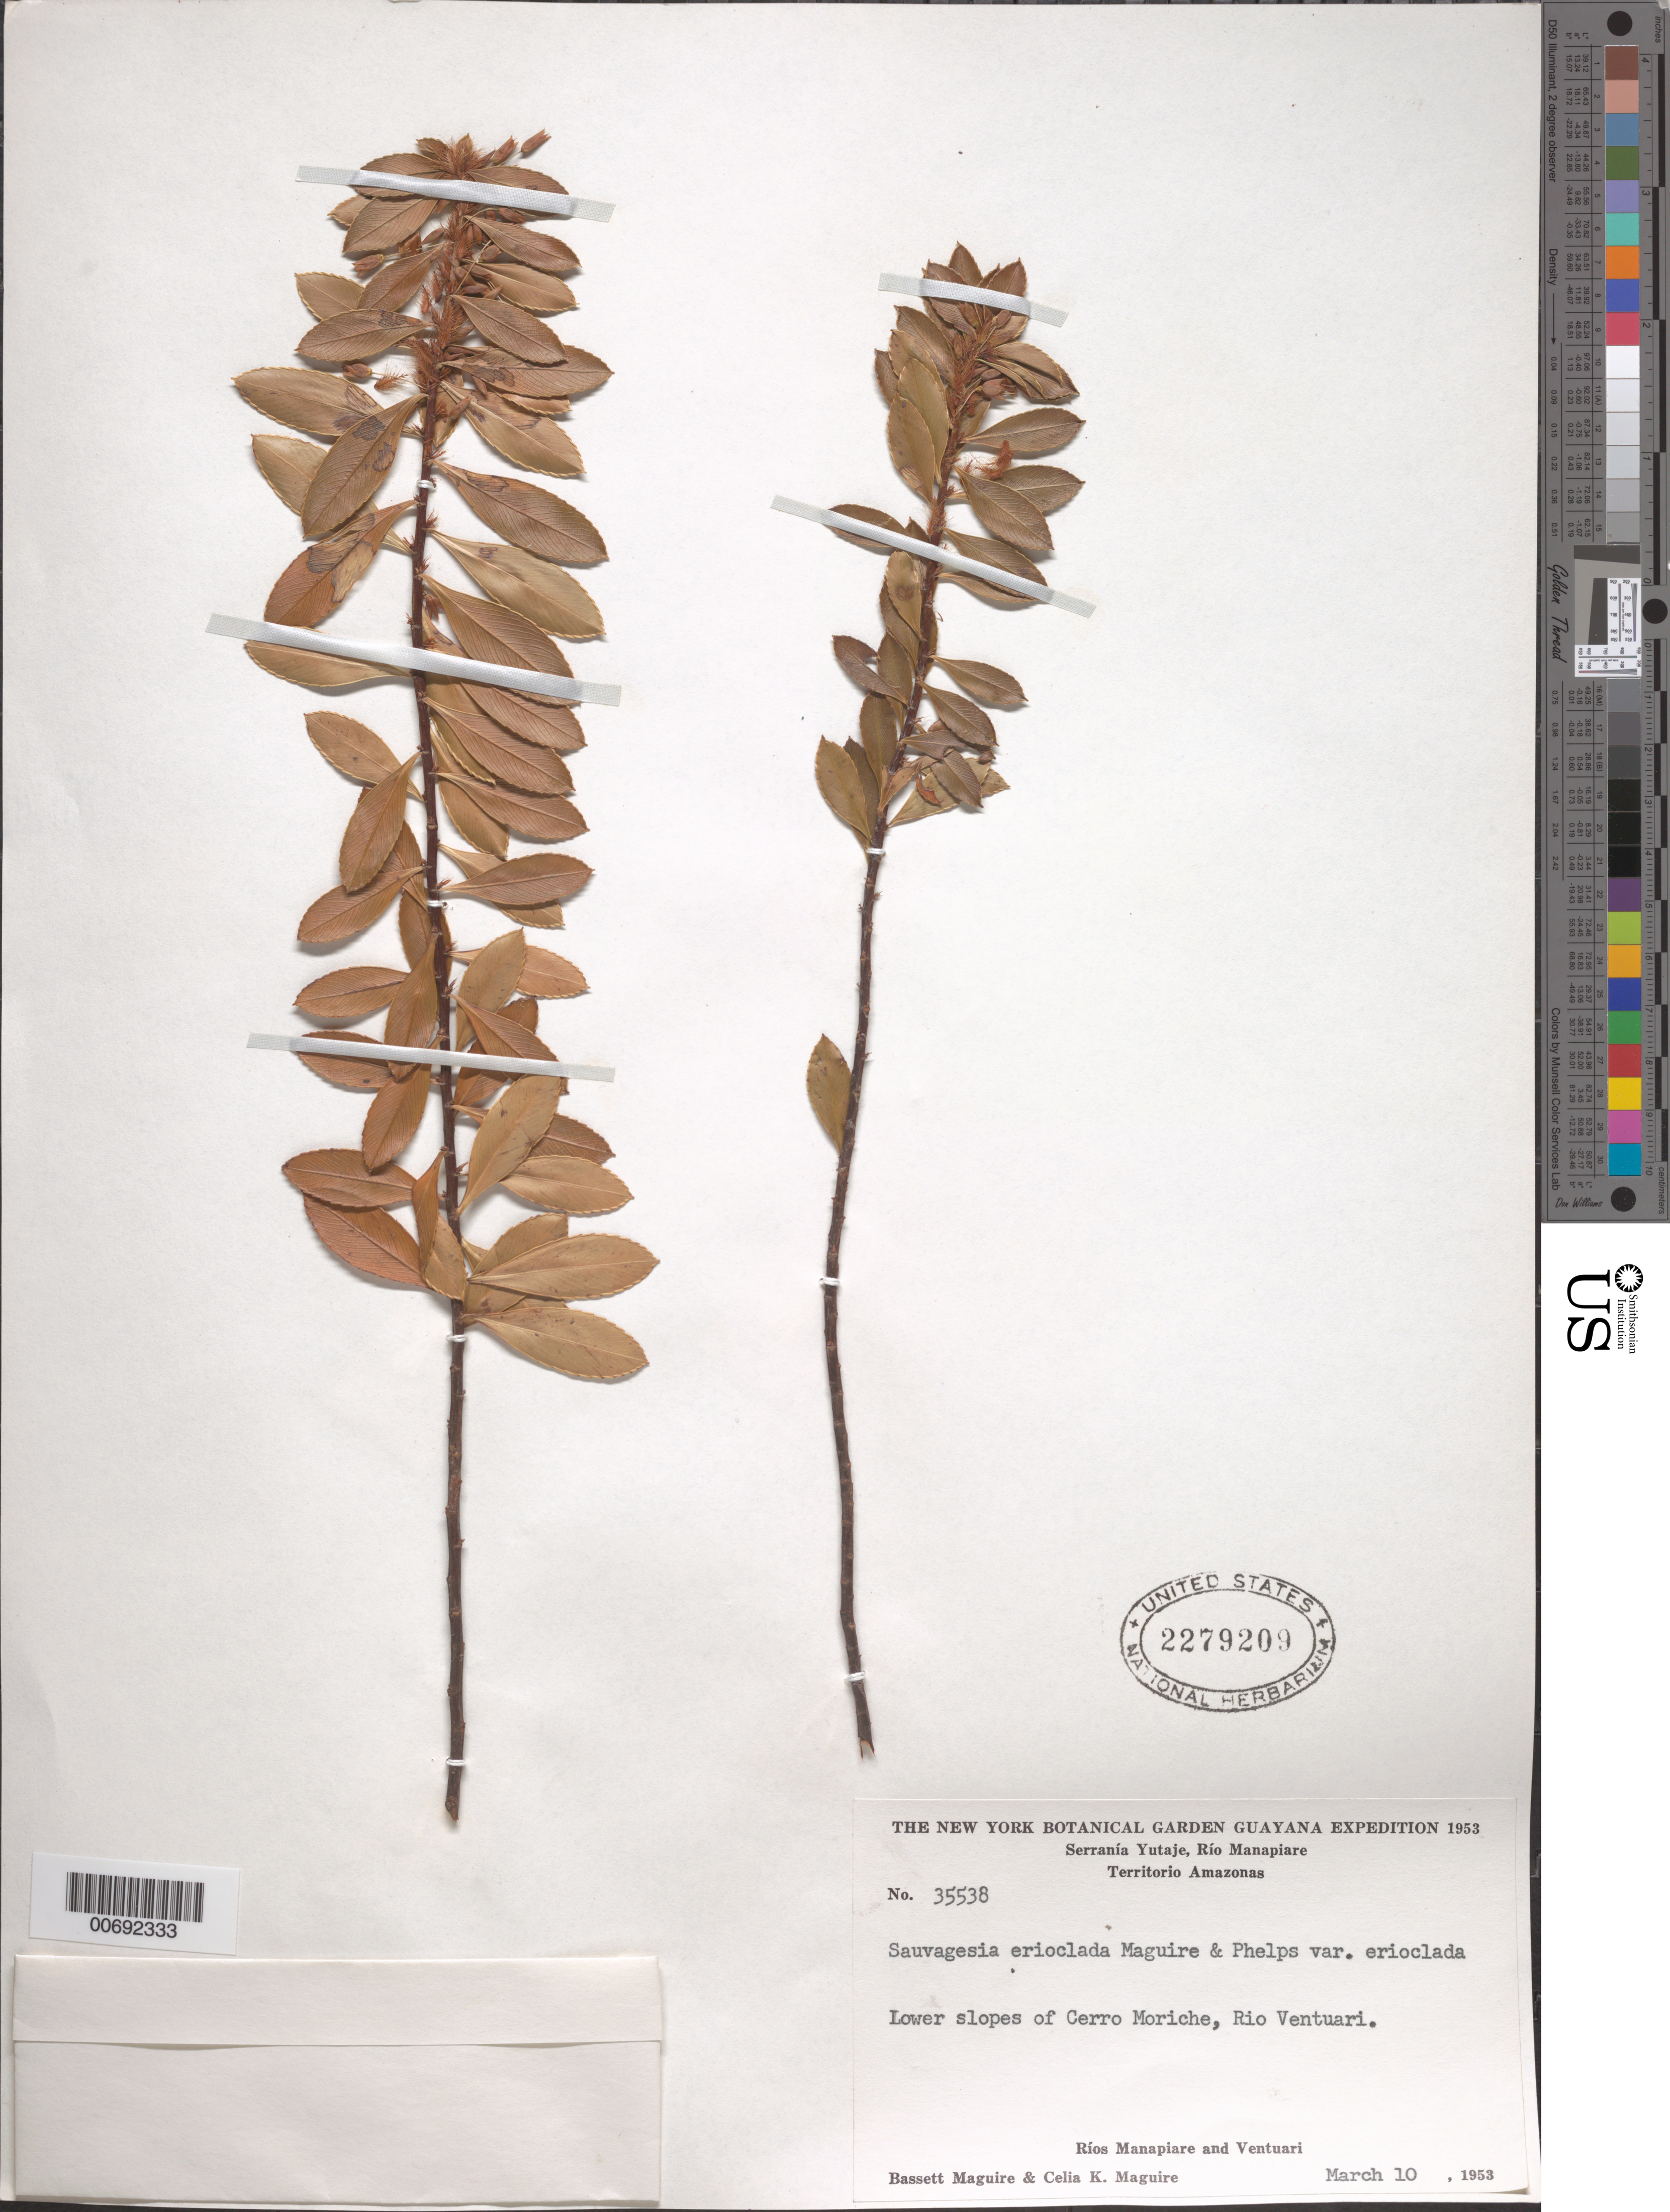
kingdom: Plantae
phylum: Tracheophyta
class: Magnoliopsida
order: Malpighiales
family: Ochnaceae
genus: Sauvagesia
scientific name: Sauvagesia erioclada var. erioclada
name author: Maguire & K.D. Phelps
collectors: B. Maguire & C. K. Maguire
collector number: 35538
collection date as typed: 10-Mar-53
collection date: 1953-03-10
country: Venezuela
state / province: Amazonas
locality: Cerro Moriche, Río Ventuari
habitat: Lower slopes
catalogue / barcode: US 2279209